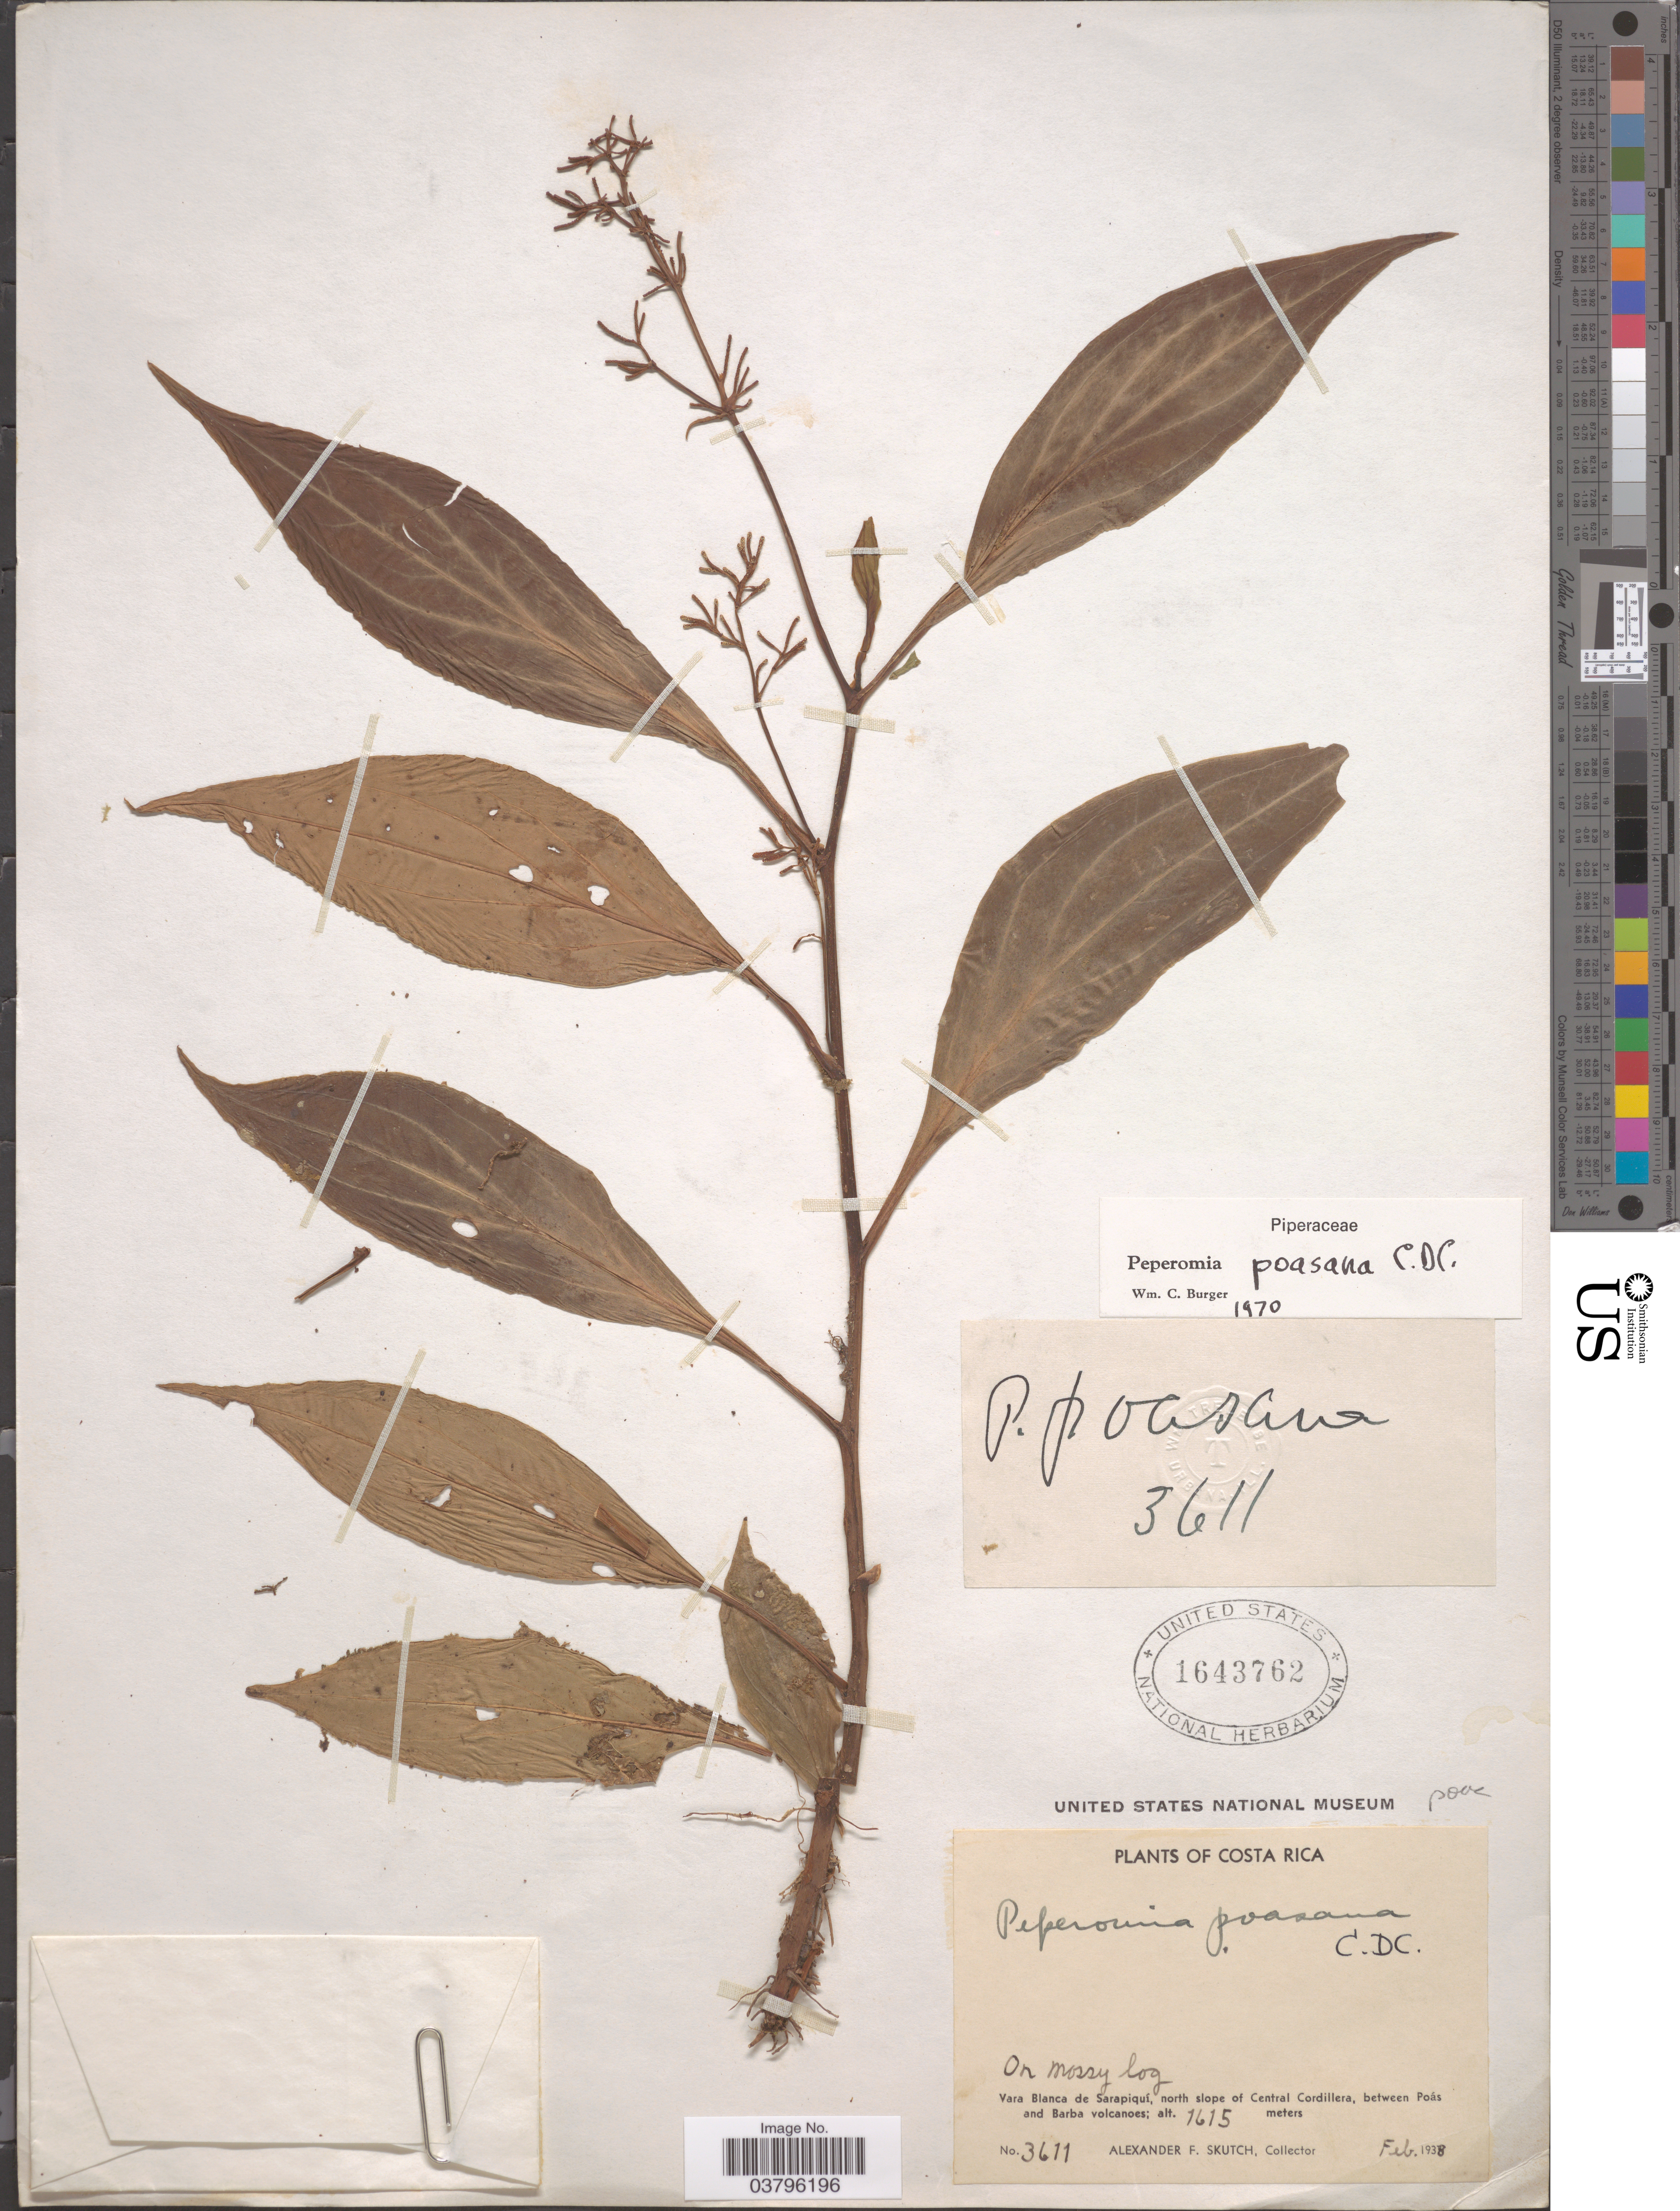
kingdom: Plantae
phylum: Tracheophyta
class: Magnoliopsida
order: Piperales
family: Piperaceae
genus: Peperomia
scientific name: Peperomia poasana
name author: C. DC.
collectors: A. F. Skutch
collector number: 3611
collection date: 1938-02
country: Costa Rica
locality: Vara Blanca de Sarapiquí, north slope of Central Cordillera, between Poás and Barba volcanoes.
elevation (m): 1615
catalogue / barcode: US 1643762